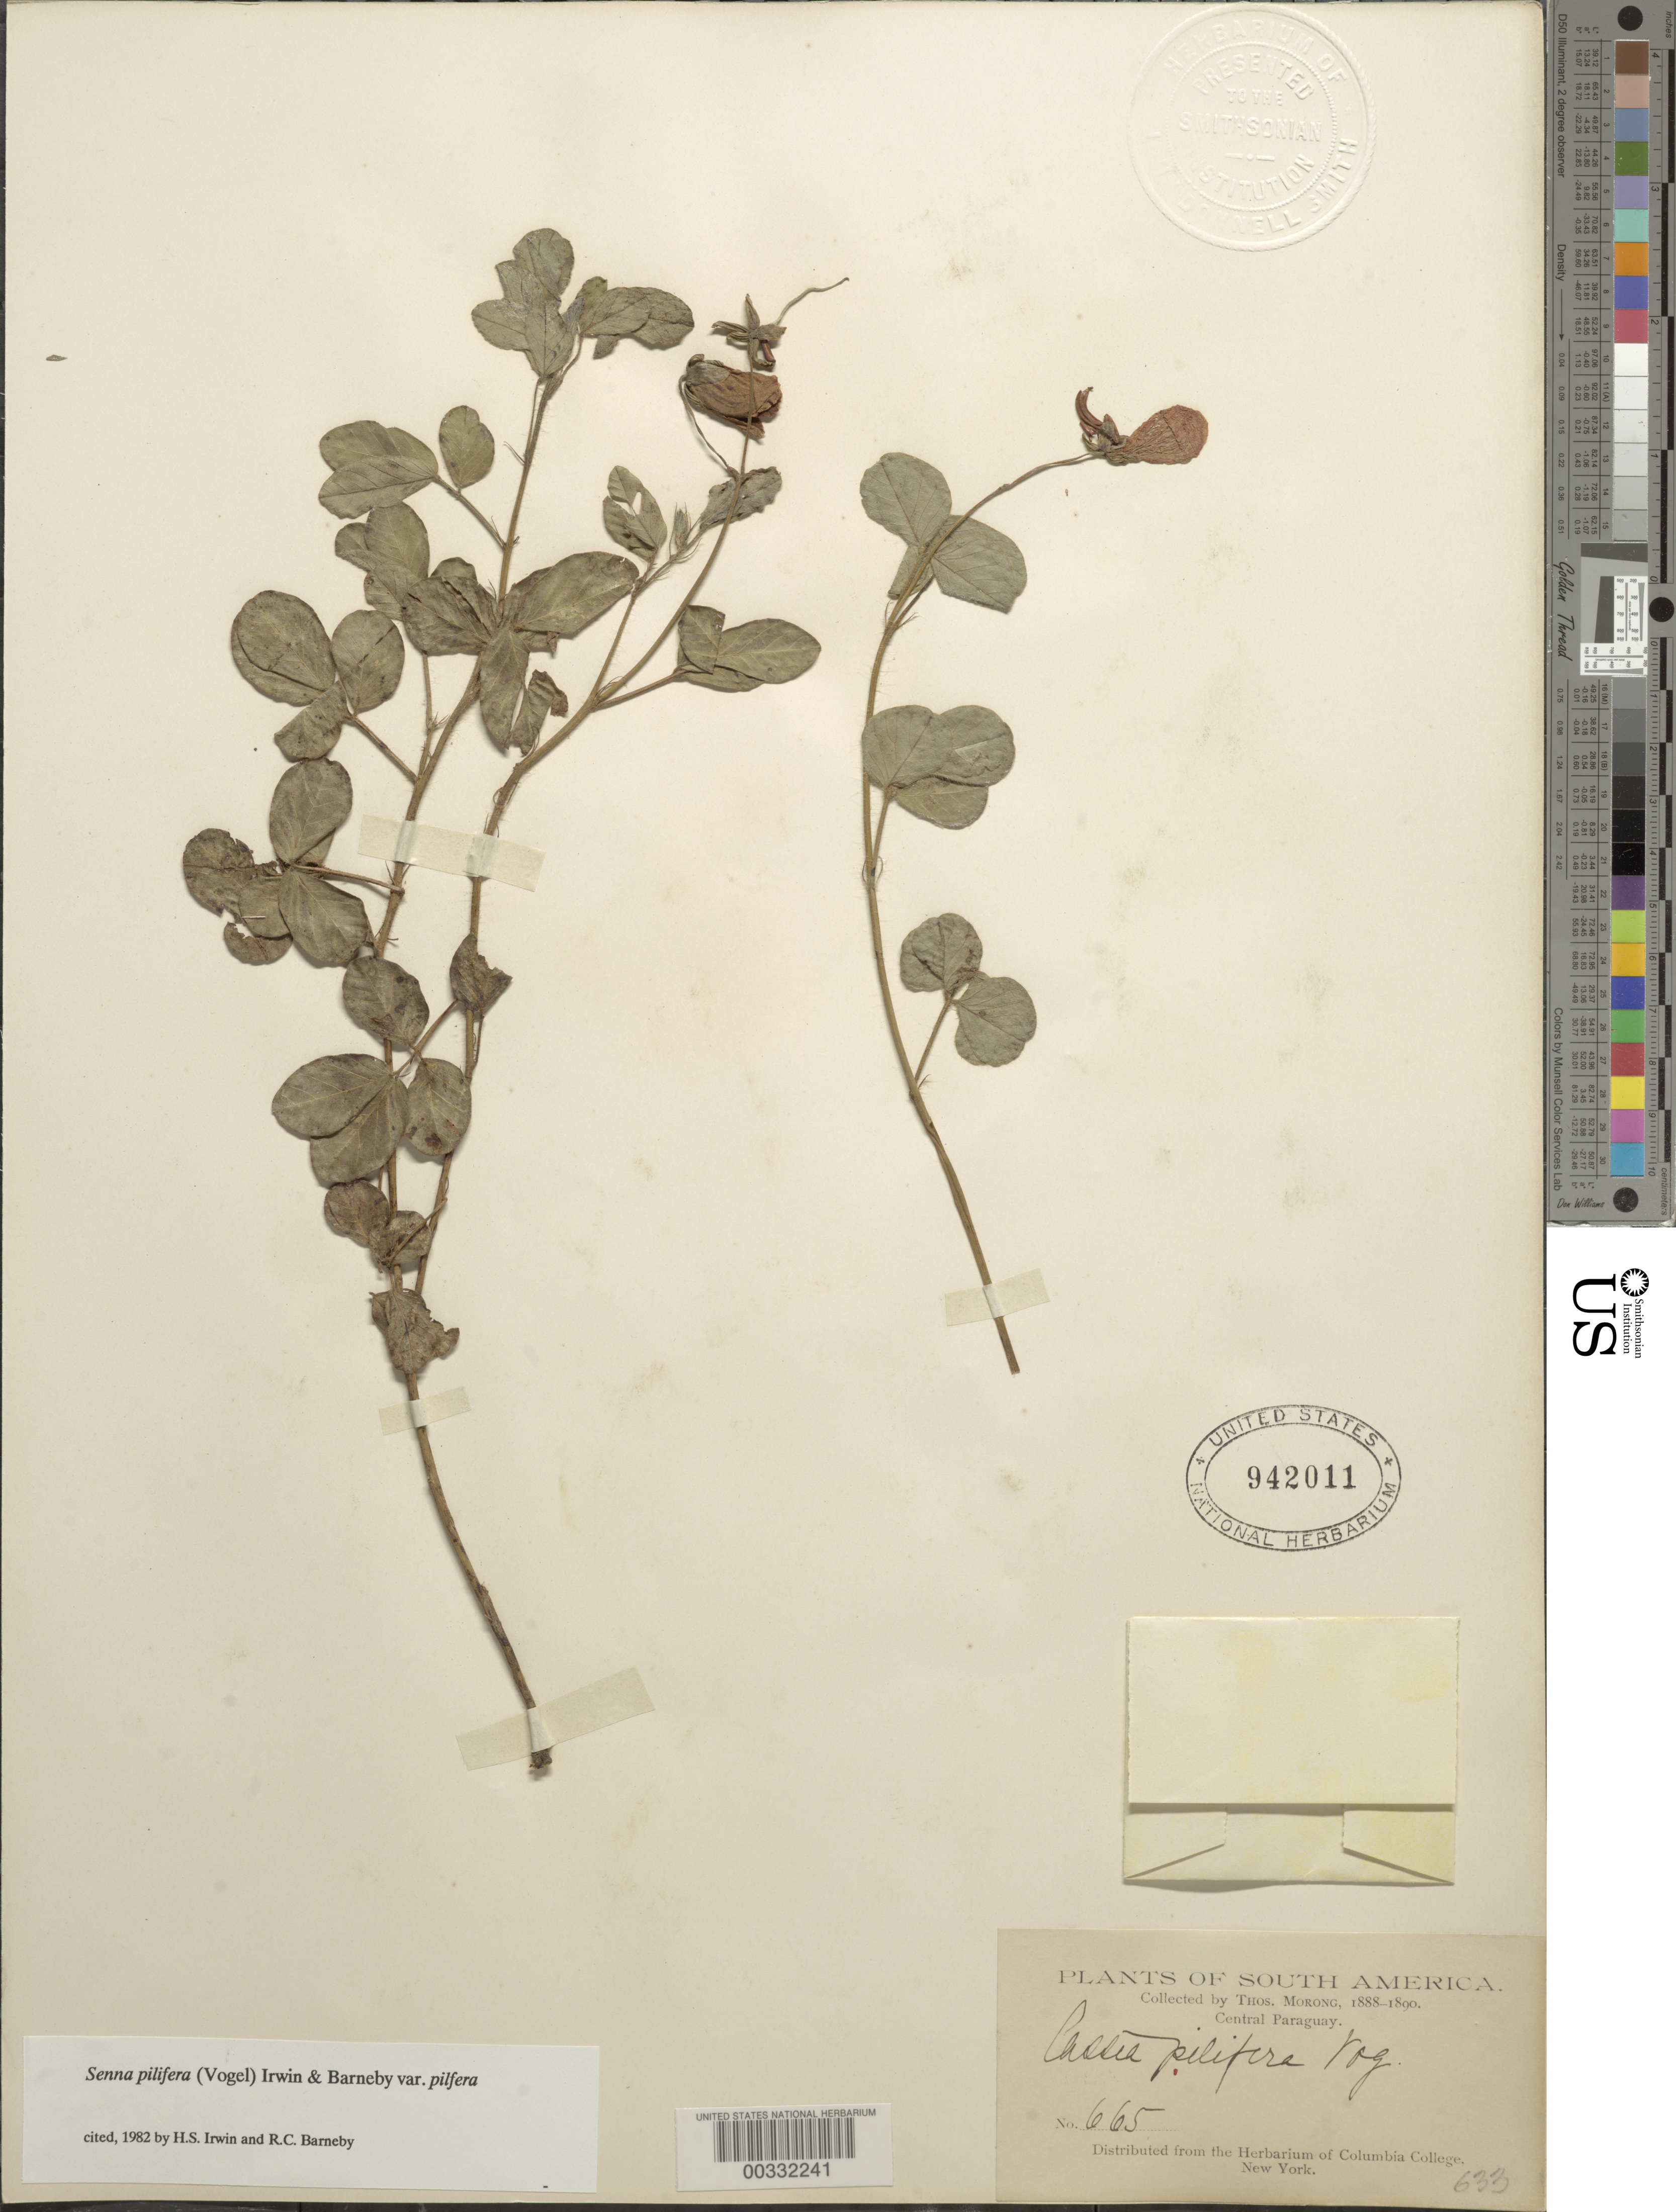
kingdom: Plantae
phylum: Tracheophyta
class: Magnoliopsida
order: Fabales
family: Fabaceae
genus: Senna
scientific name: Senna pilifera var. pilifera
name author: (Vogel) H.S. Irwin & Barneby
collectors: T. Morong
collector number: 665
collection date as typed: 1888 to -- -- 1890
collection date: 1888/1890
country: Paraguay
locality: Central paraguay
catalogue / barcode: US 942011